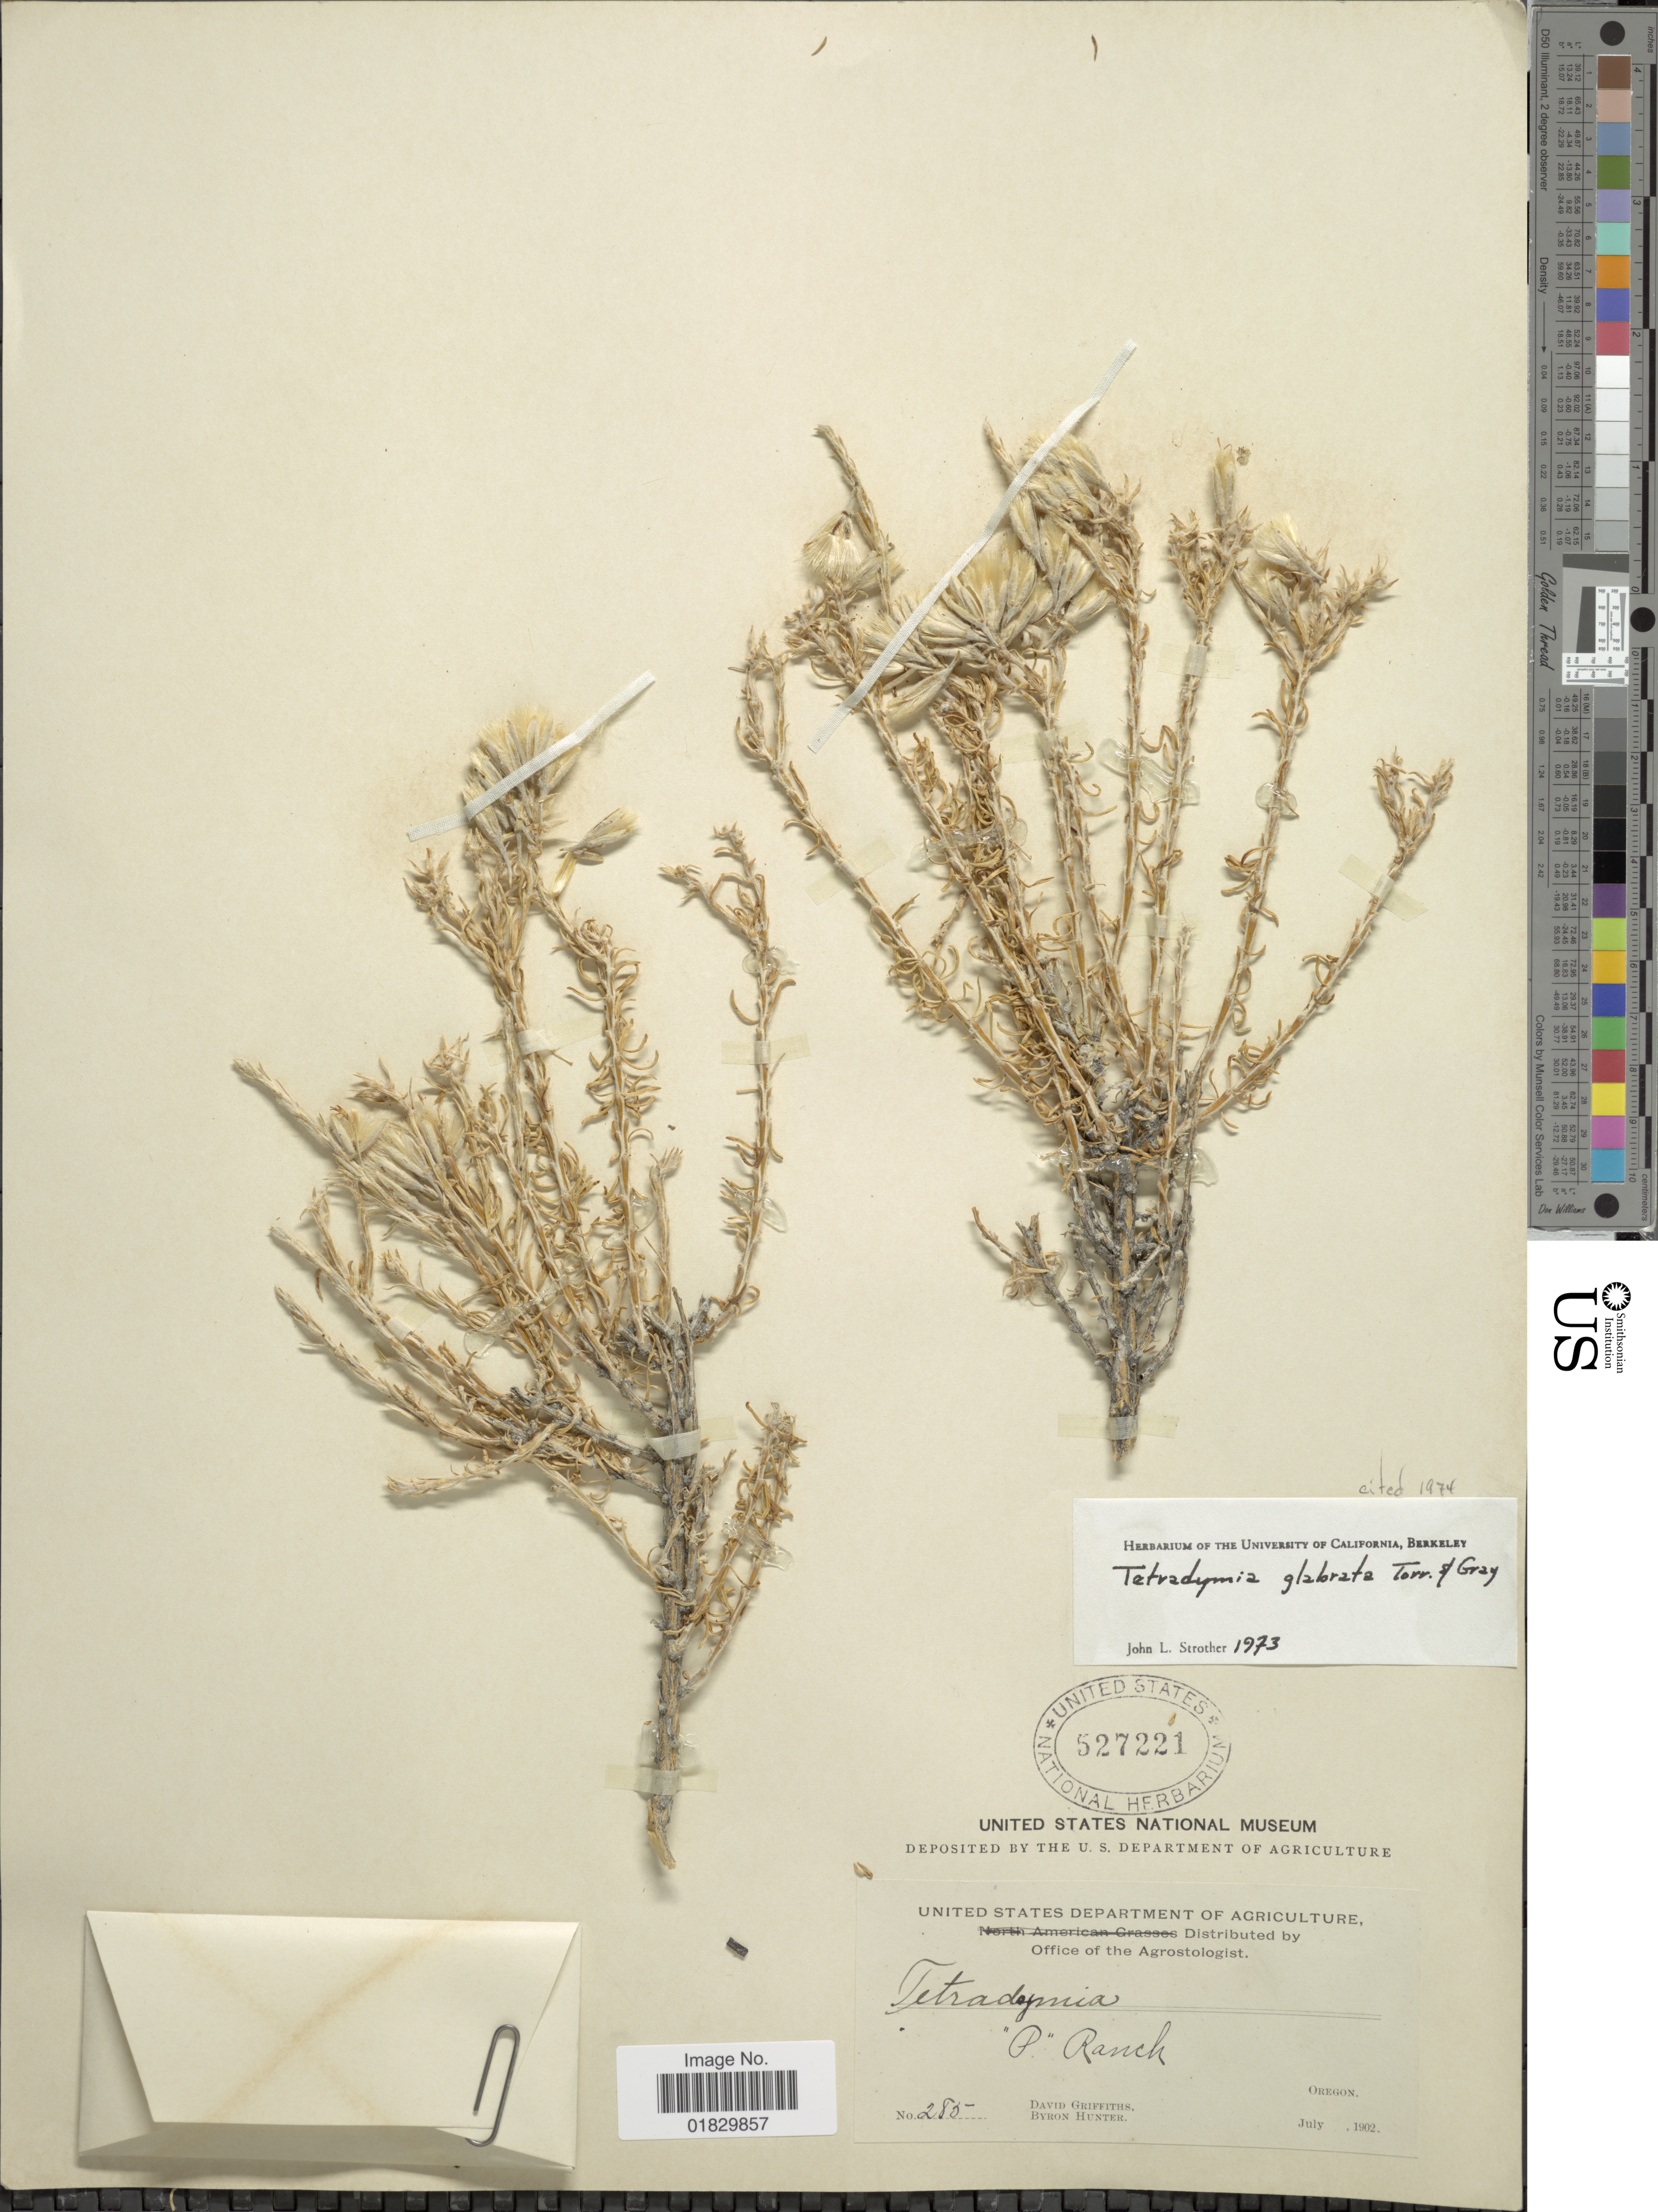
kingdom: Plantae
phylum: Tracheophyta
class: Magnoliopsida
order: Asterales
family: Asteraceae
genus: Tetradymia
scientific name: Tetradymia glabrata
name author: Torr. & A. Gray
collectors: D. Griffiths & B. Hunter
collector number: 285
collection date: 1902-07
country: United States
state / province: Oregon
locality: P. Ranch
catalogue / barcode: US 527221